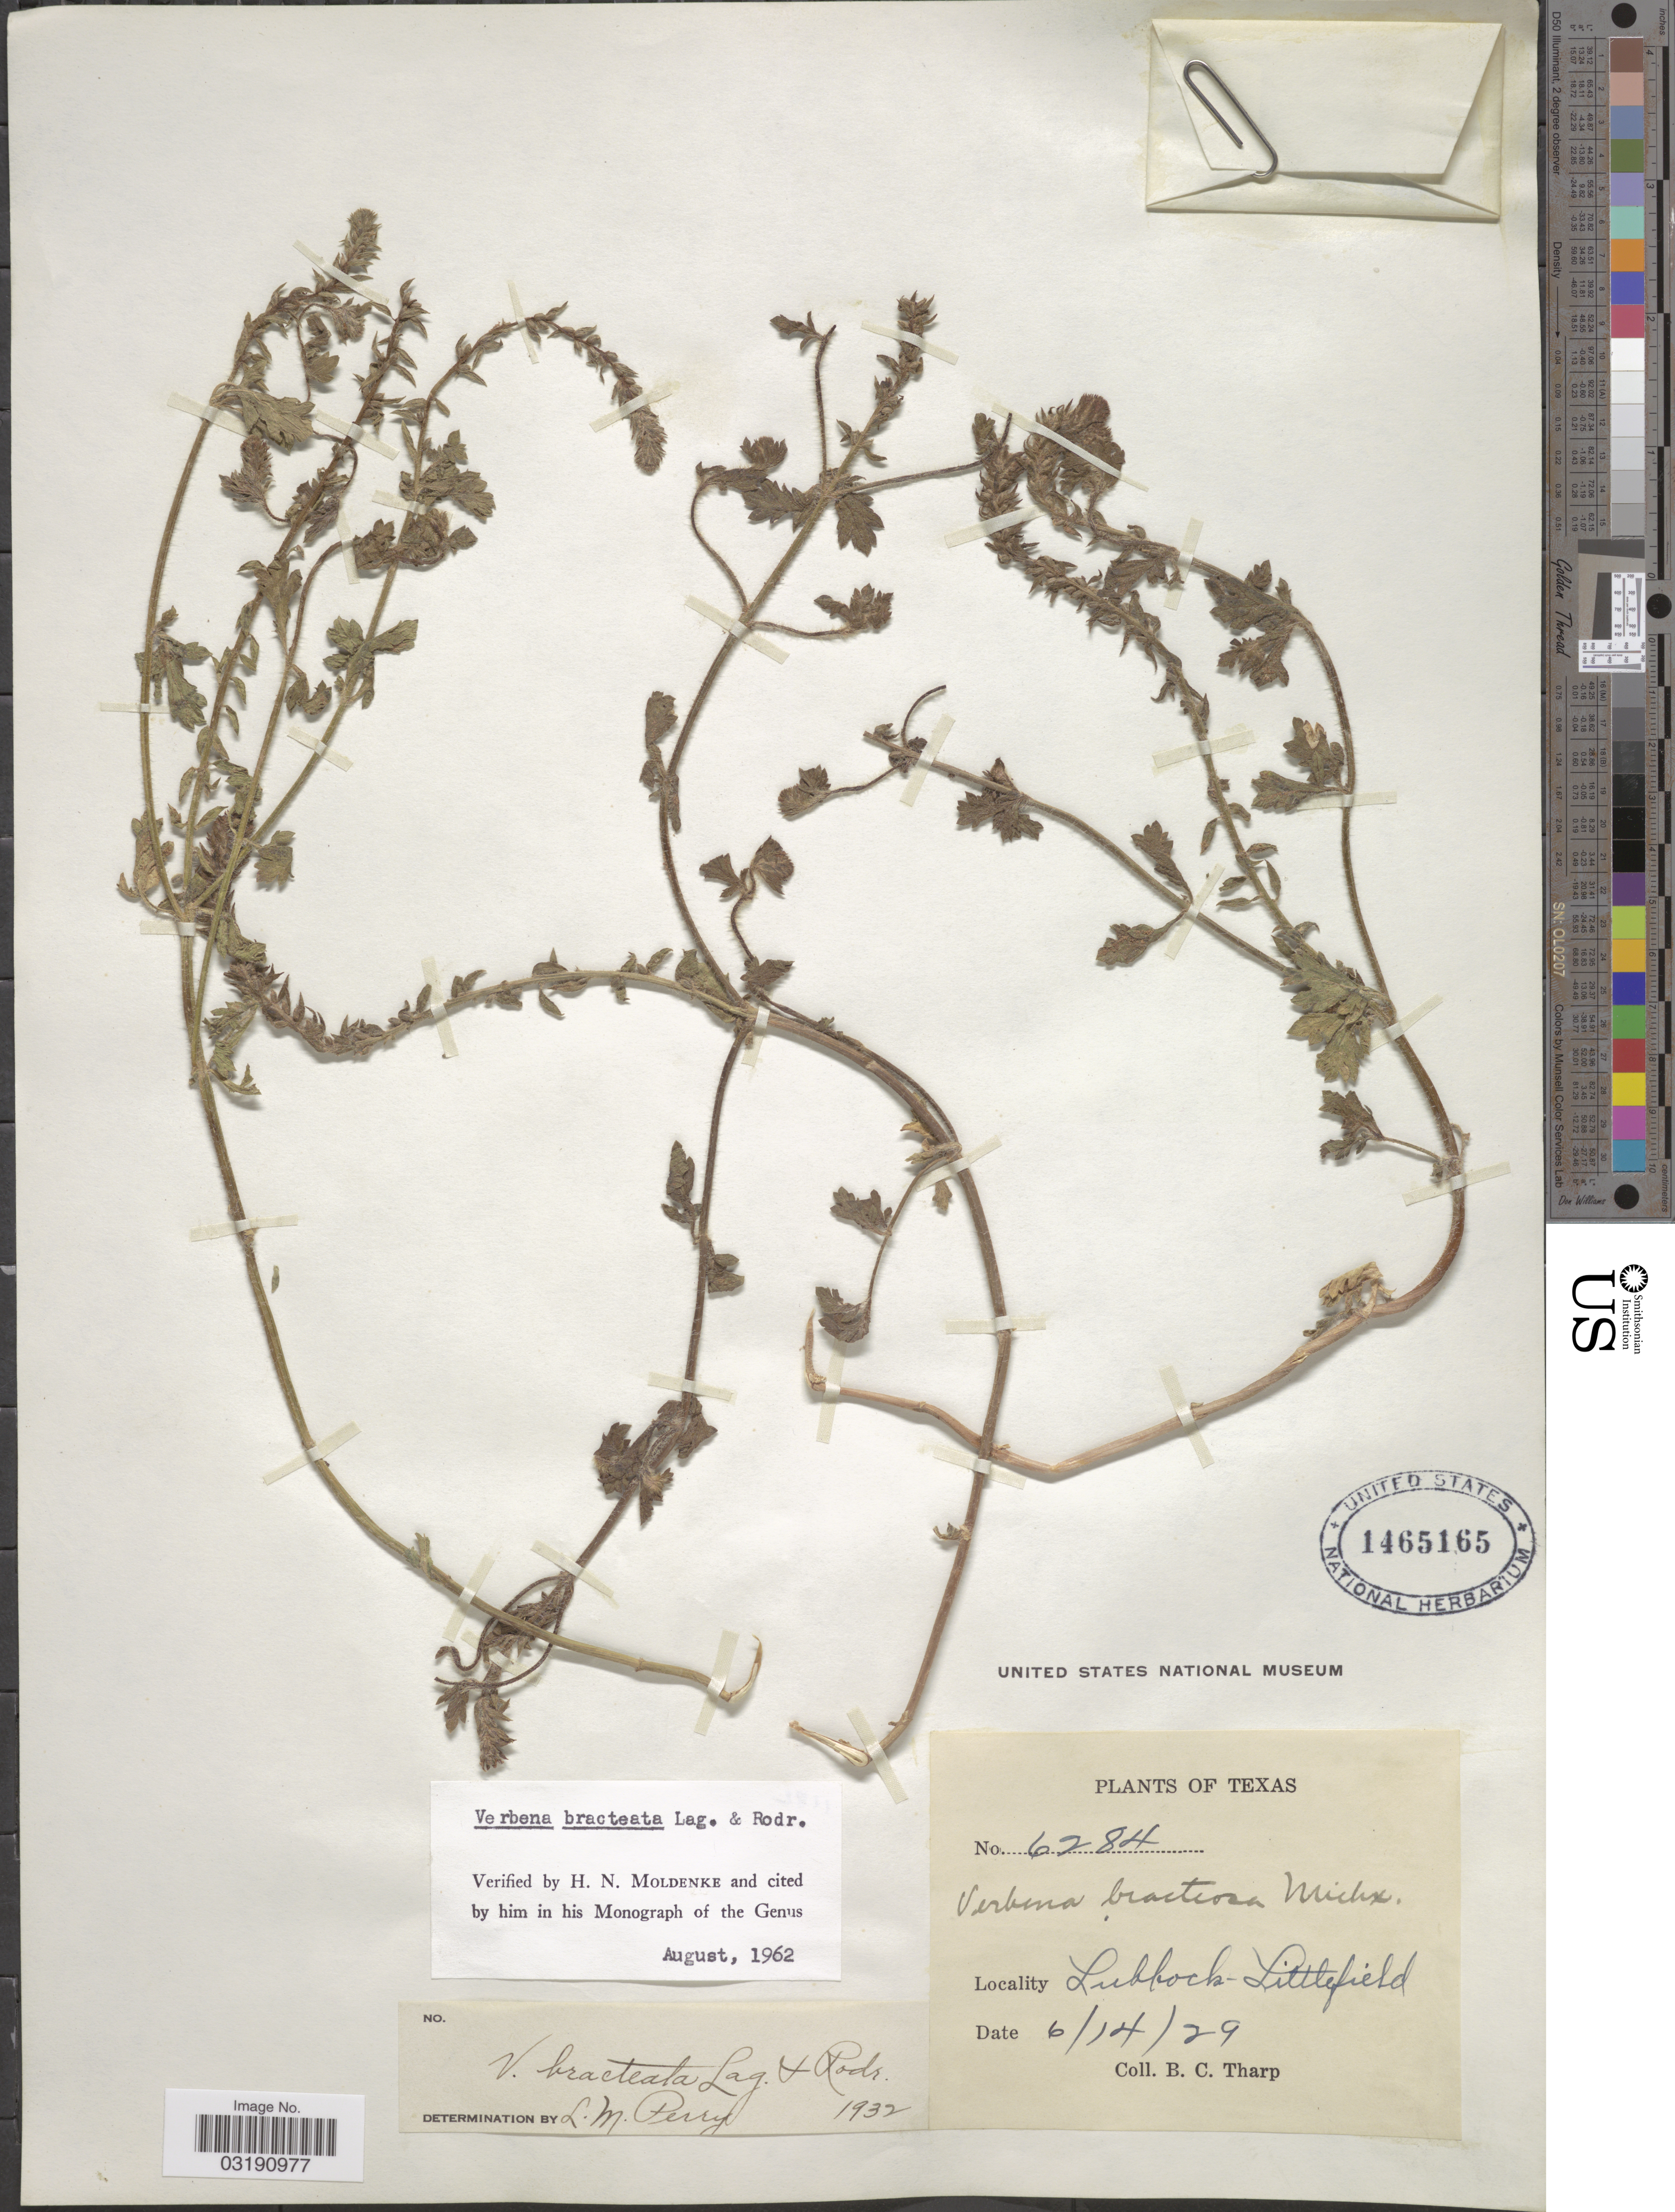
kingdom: Plantae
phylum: Tracheophyta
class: Magnoliopsida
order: Lamiales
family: Verbenaceae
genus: Verbena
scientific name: Verbena bracteata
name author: Cav. ex Lag. & Rodr.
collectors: B. C. Tharp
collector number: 6284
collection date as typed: Transcribed d/m/y: 14/6/29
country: United States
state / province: Texas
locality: Lubbock - Littlefield.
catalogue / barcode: US 1465165